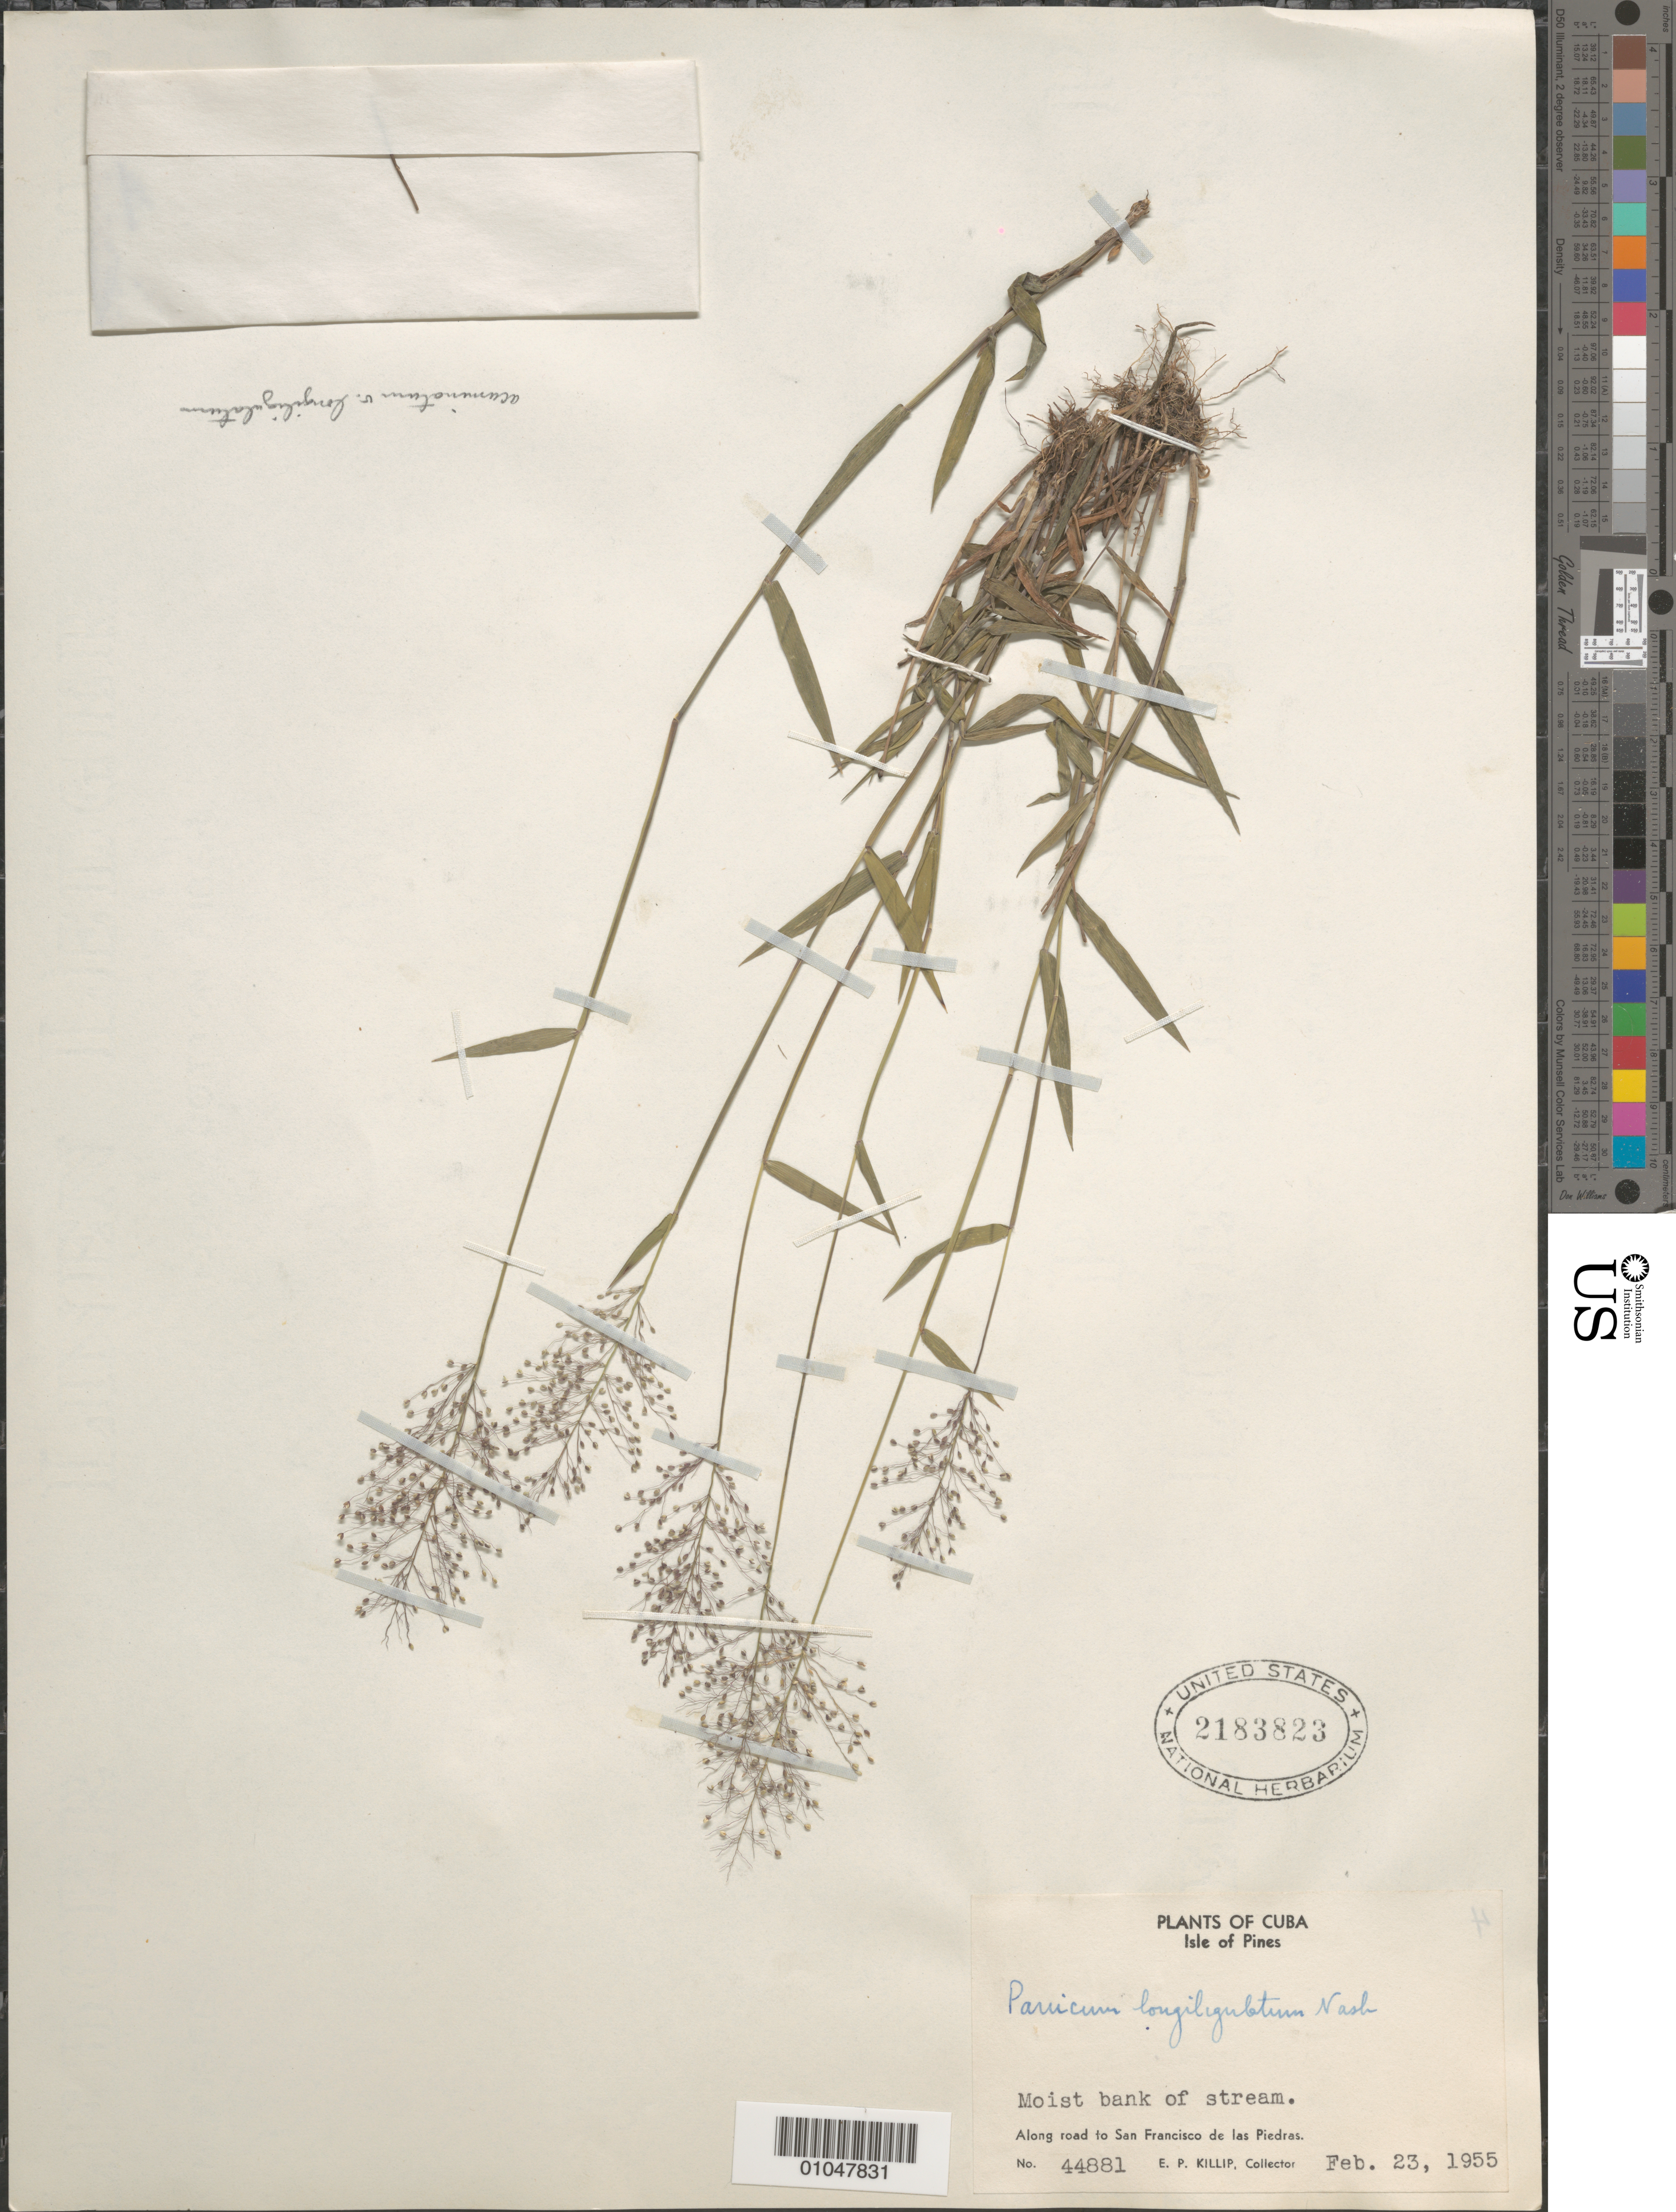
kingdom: Plantae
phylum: Tracheophyta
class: Liliopsida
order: Poales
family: Poaceae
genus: Panicum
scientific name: Panicum longiligulatum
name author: Nash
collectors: E. P. Killip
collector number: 44881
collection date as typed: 23 Apr 1955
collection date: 1955-04-23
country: Cuba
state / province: Isla de la Juventud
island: Isla de la Juventud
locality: [Isle of Pines], Along rd to San Francisco de las Piedras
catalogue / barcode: US 2183823